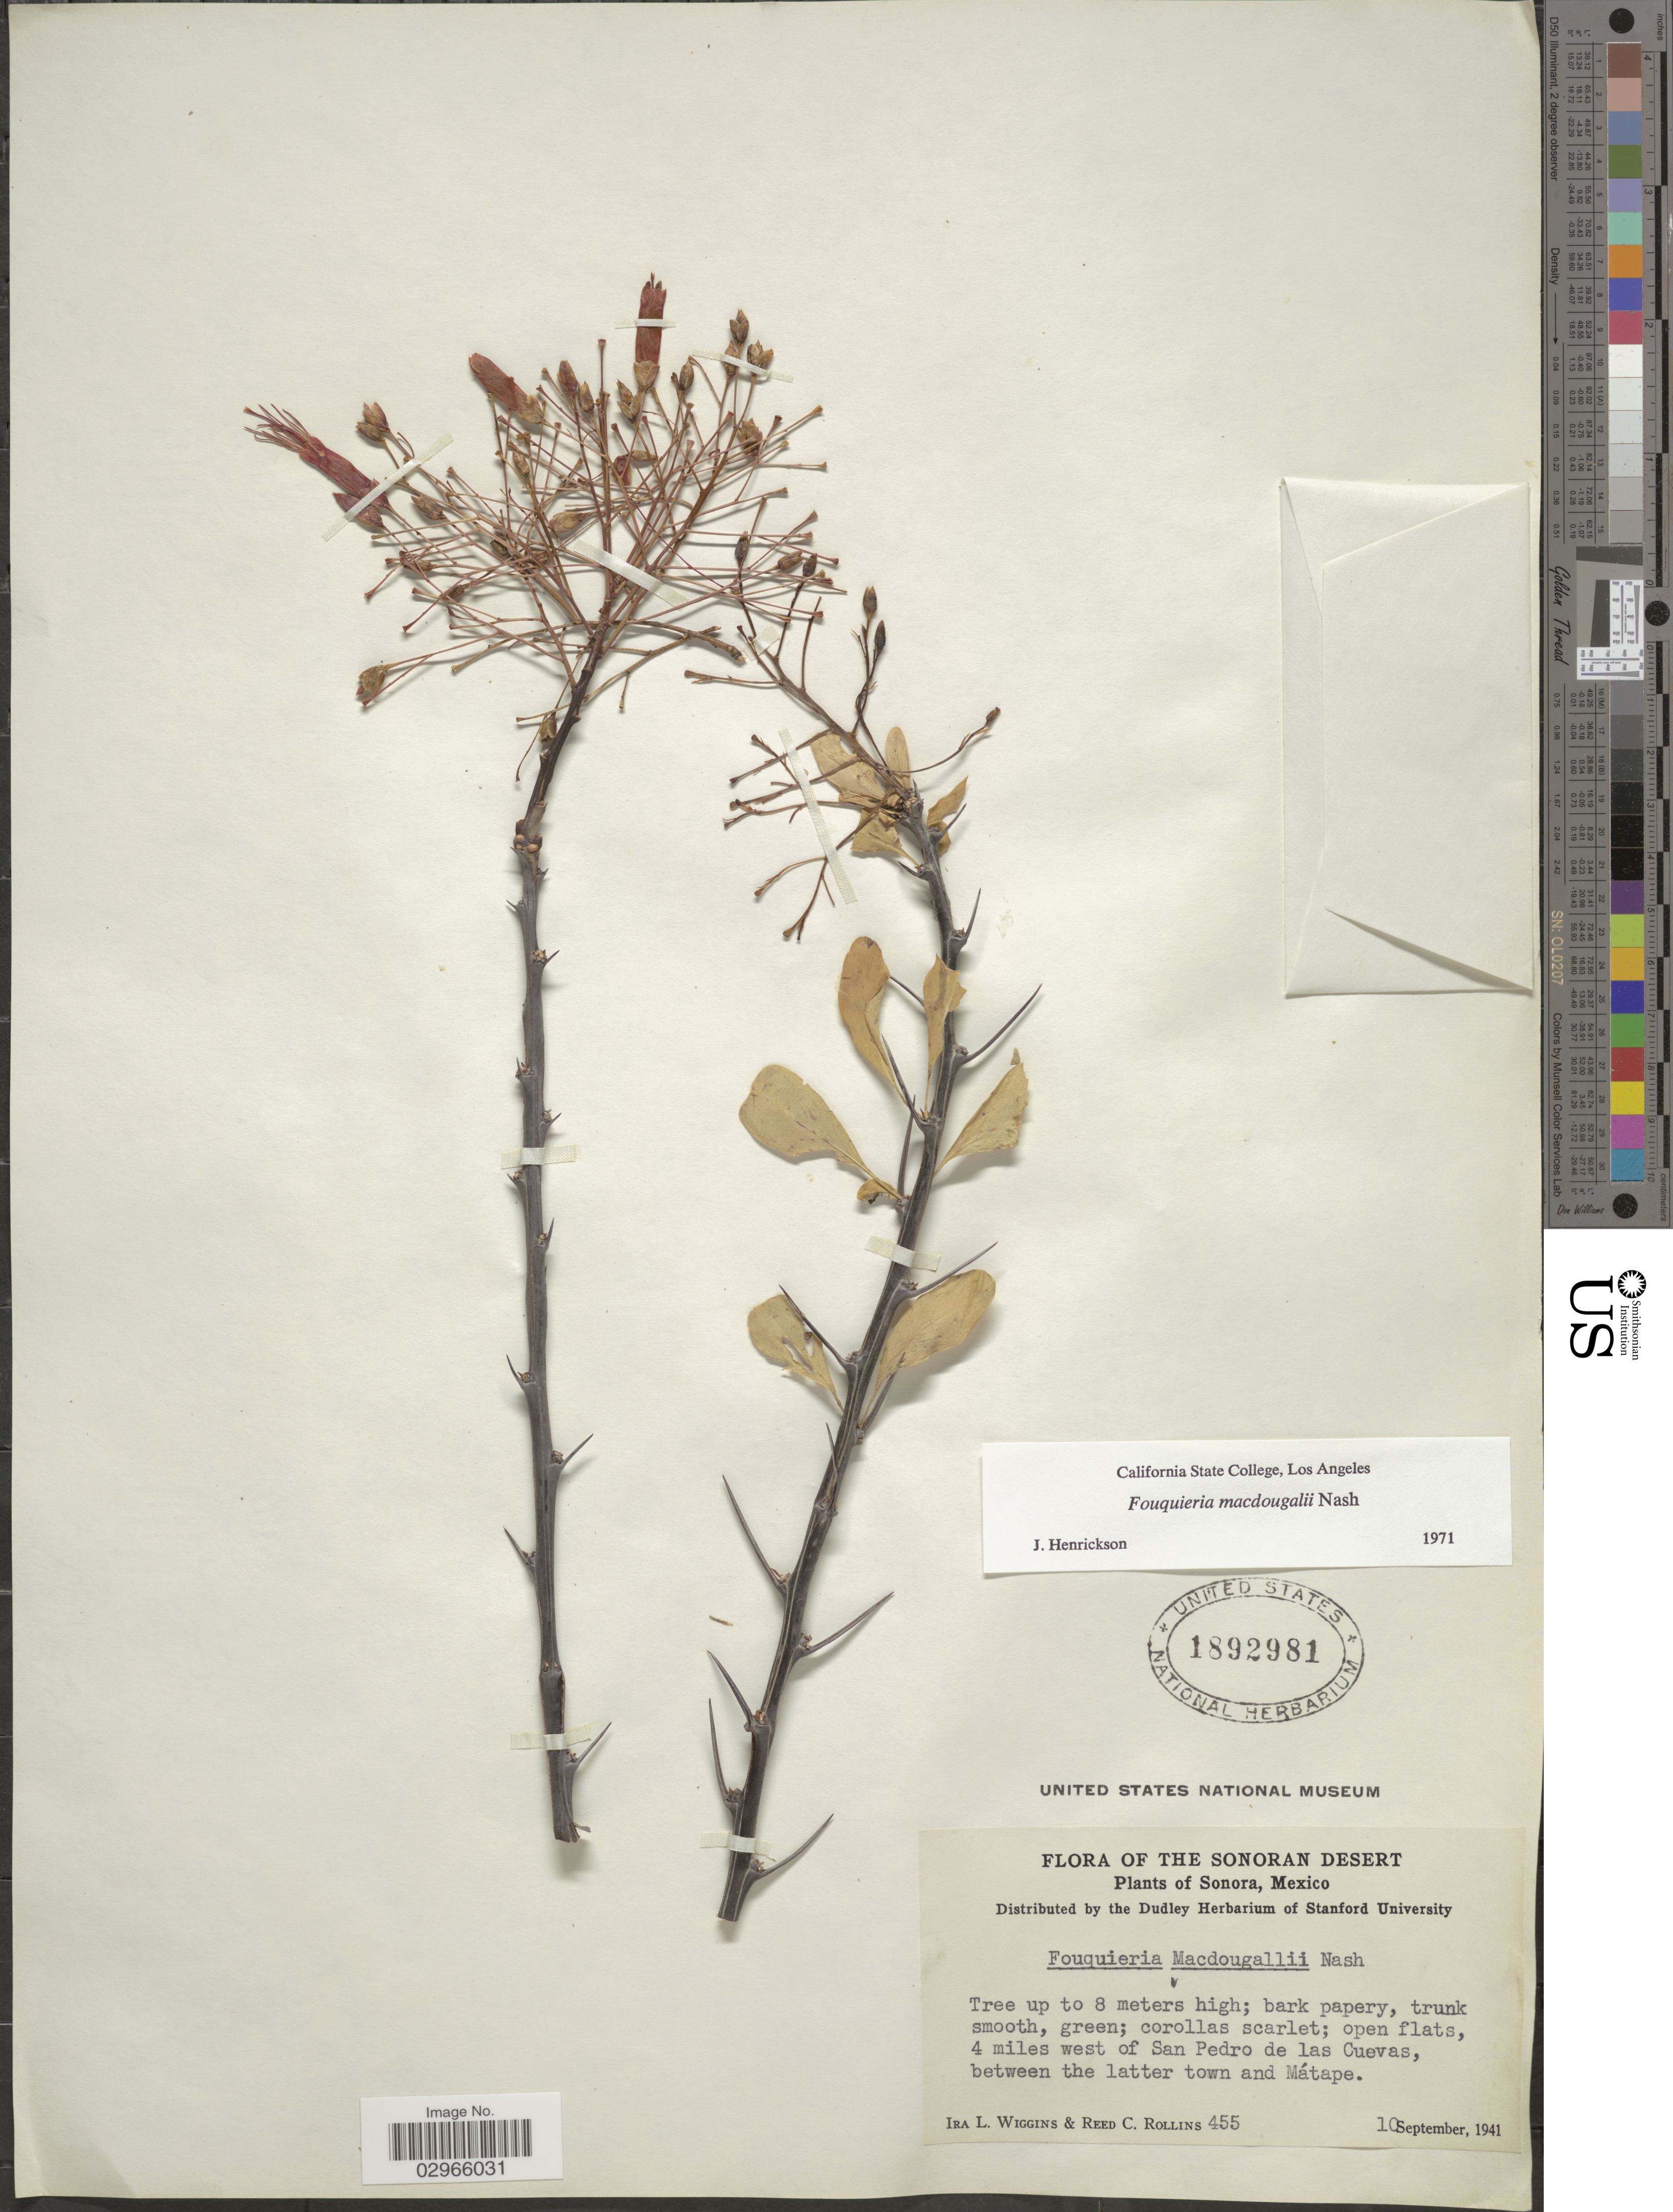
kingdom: Plantae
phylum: Tracheophyta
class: Magnoliopsida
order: Ericales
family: Fouquieriaceae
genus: Fouquieria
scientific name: Fouquieria macdougalii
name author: Nash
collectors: I. L. Wiggins & R. C. Rollins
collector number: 455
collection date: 1941-09-10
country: Mexico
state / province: Sonora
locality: Sonoran Desert. Open flats, 4 miles west of San Pedro de las Cuevas, between the latter town and Mátape.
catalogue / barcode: US 1892981